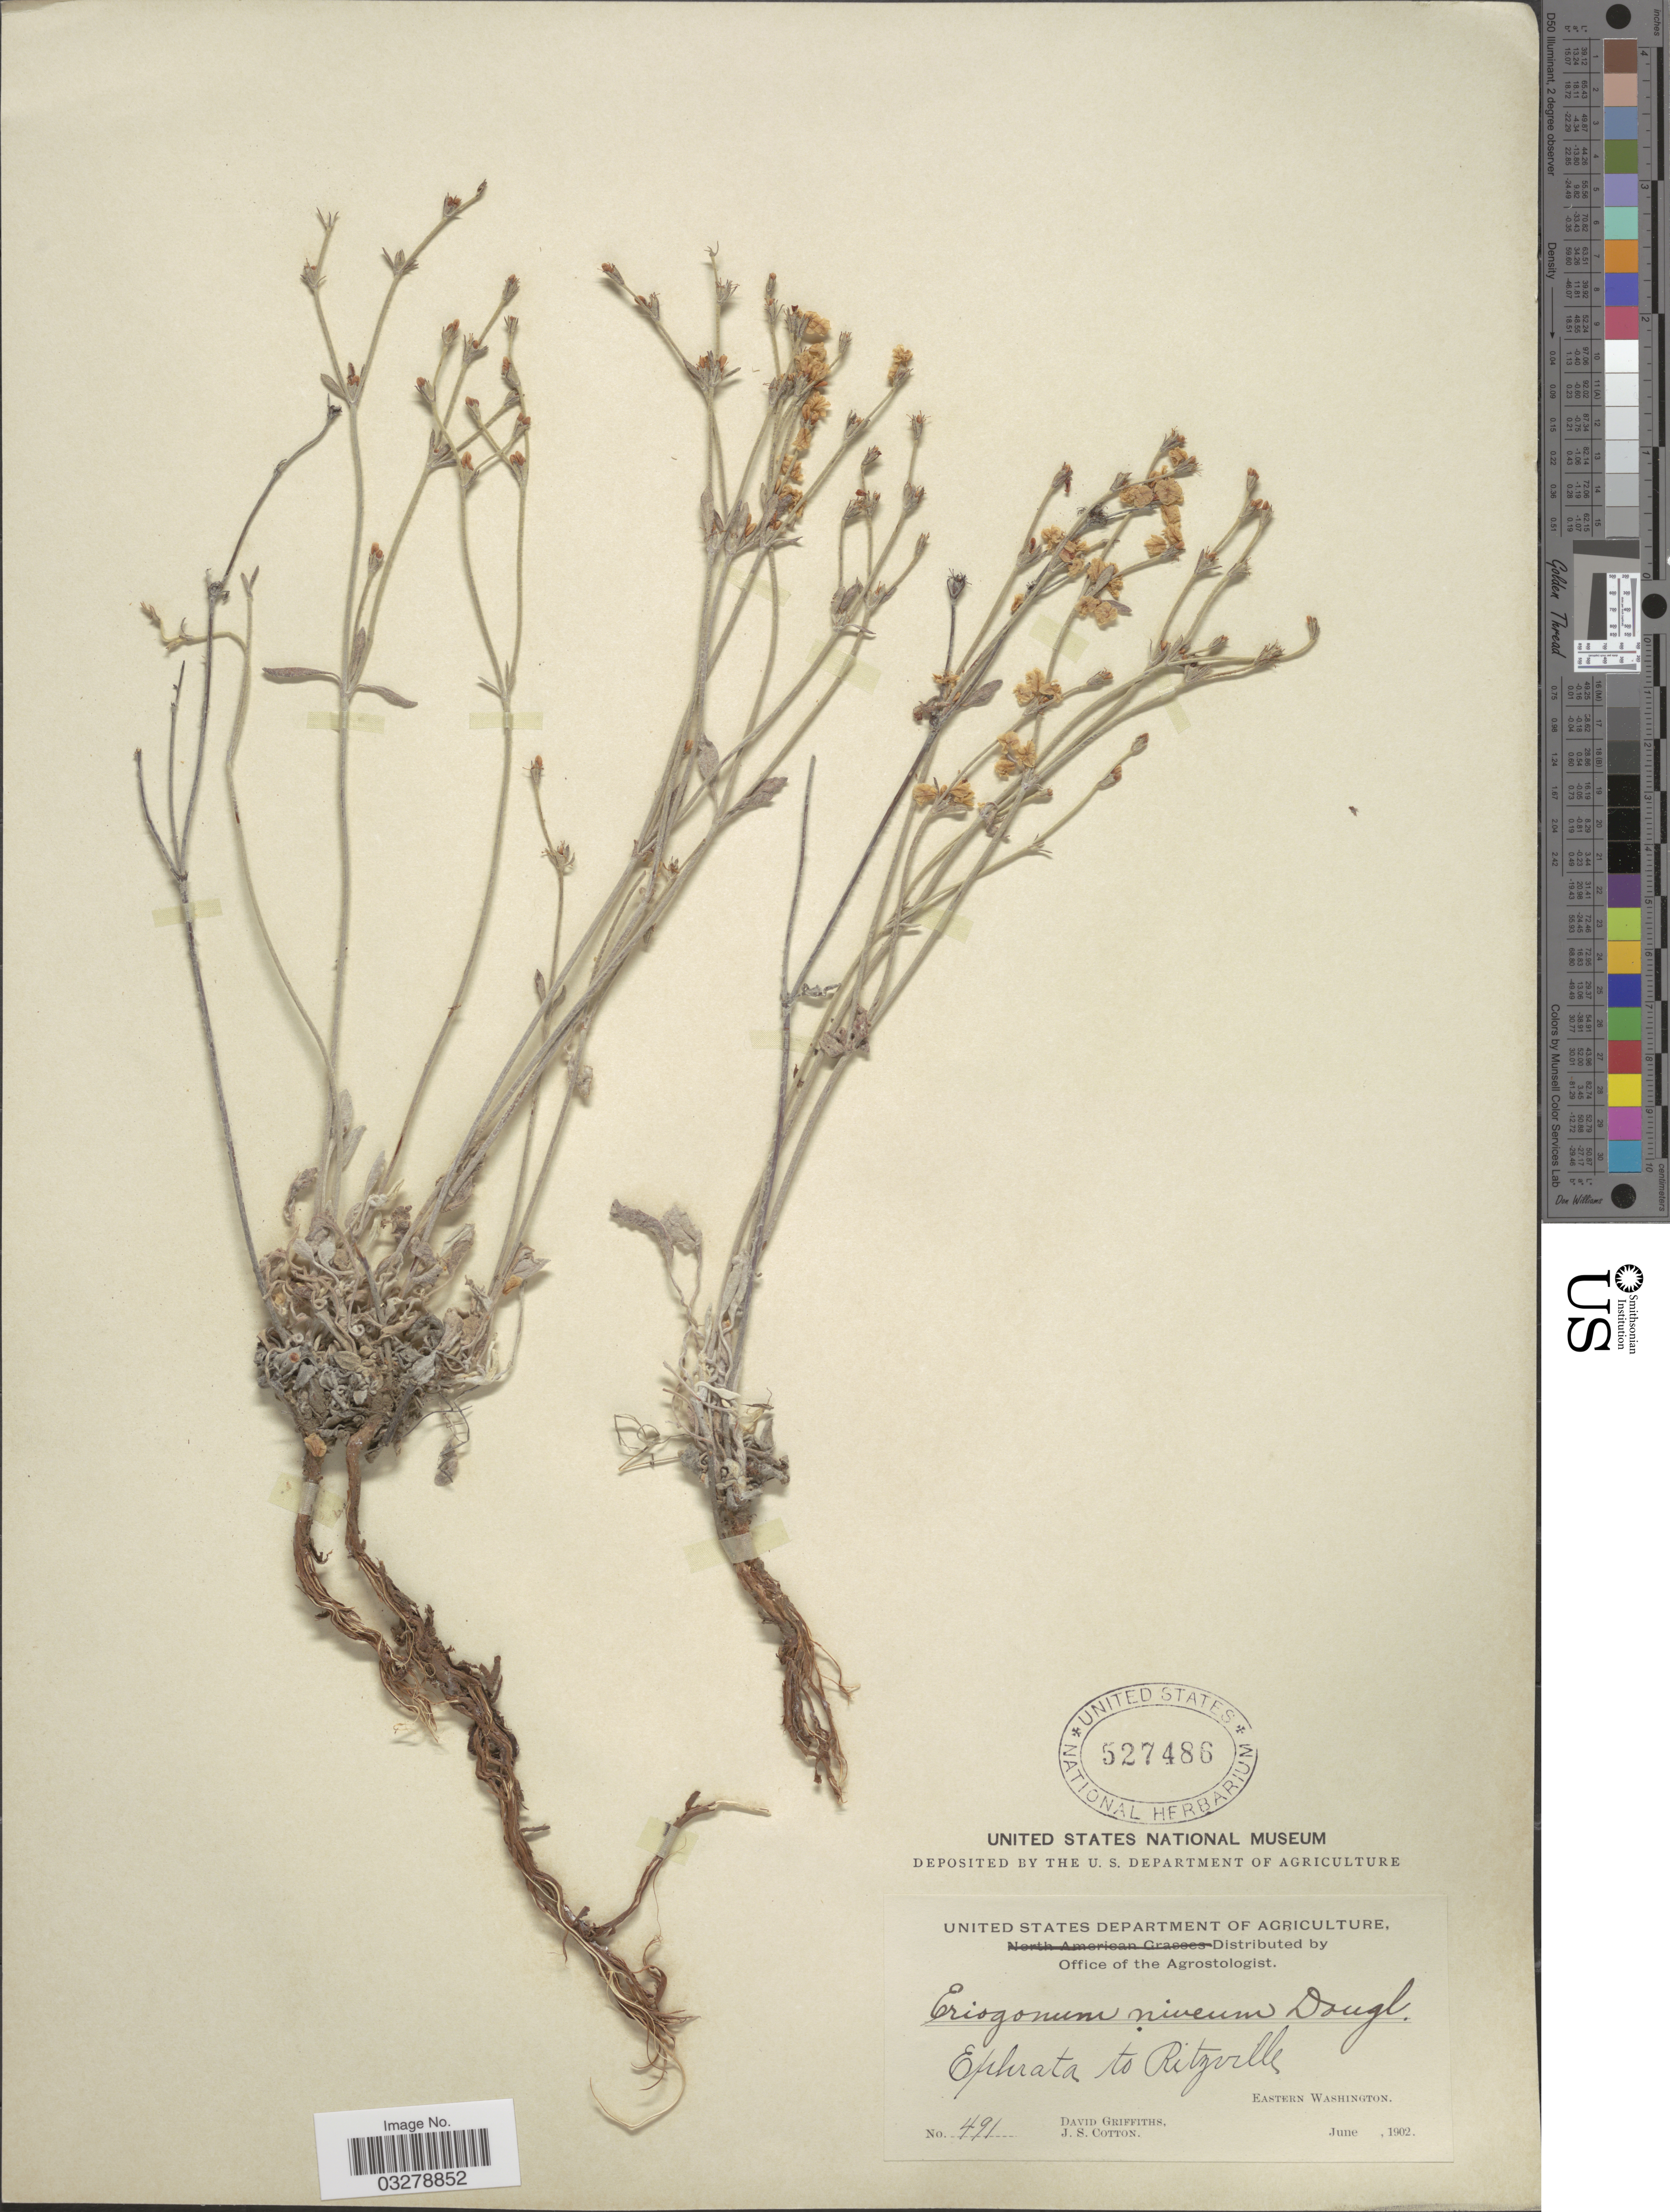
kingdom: Plantae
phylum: Tracheophyta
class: Magnoliopsida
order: Caryophyllales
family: Polygonaceae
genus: Eriogonum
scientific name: Eriogonum niverum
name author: Douglas ex Benth.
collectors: D. Griffiths & J. S. Cotton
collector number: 491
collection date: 1902-06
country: United States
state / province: Washington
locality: Ephrata to Ritzville. Eastern Washington.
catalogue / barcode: US 527486